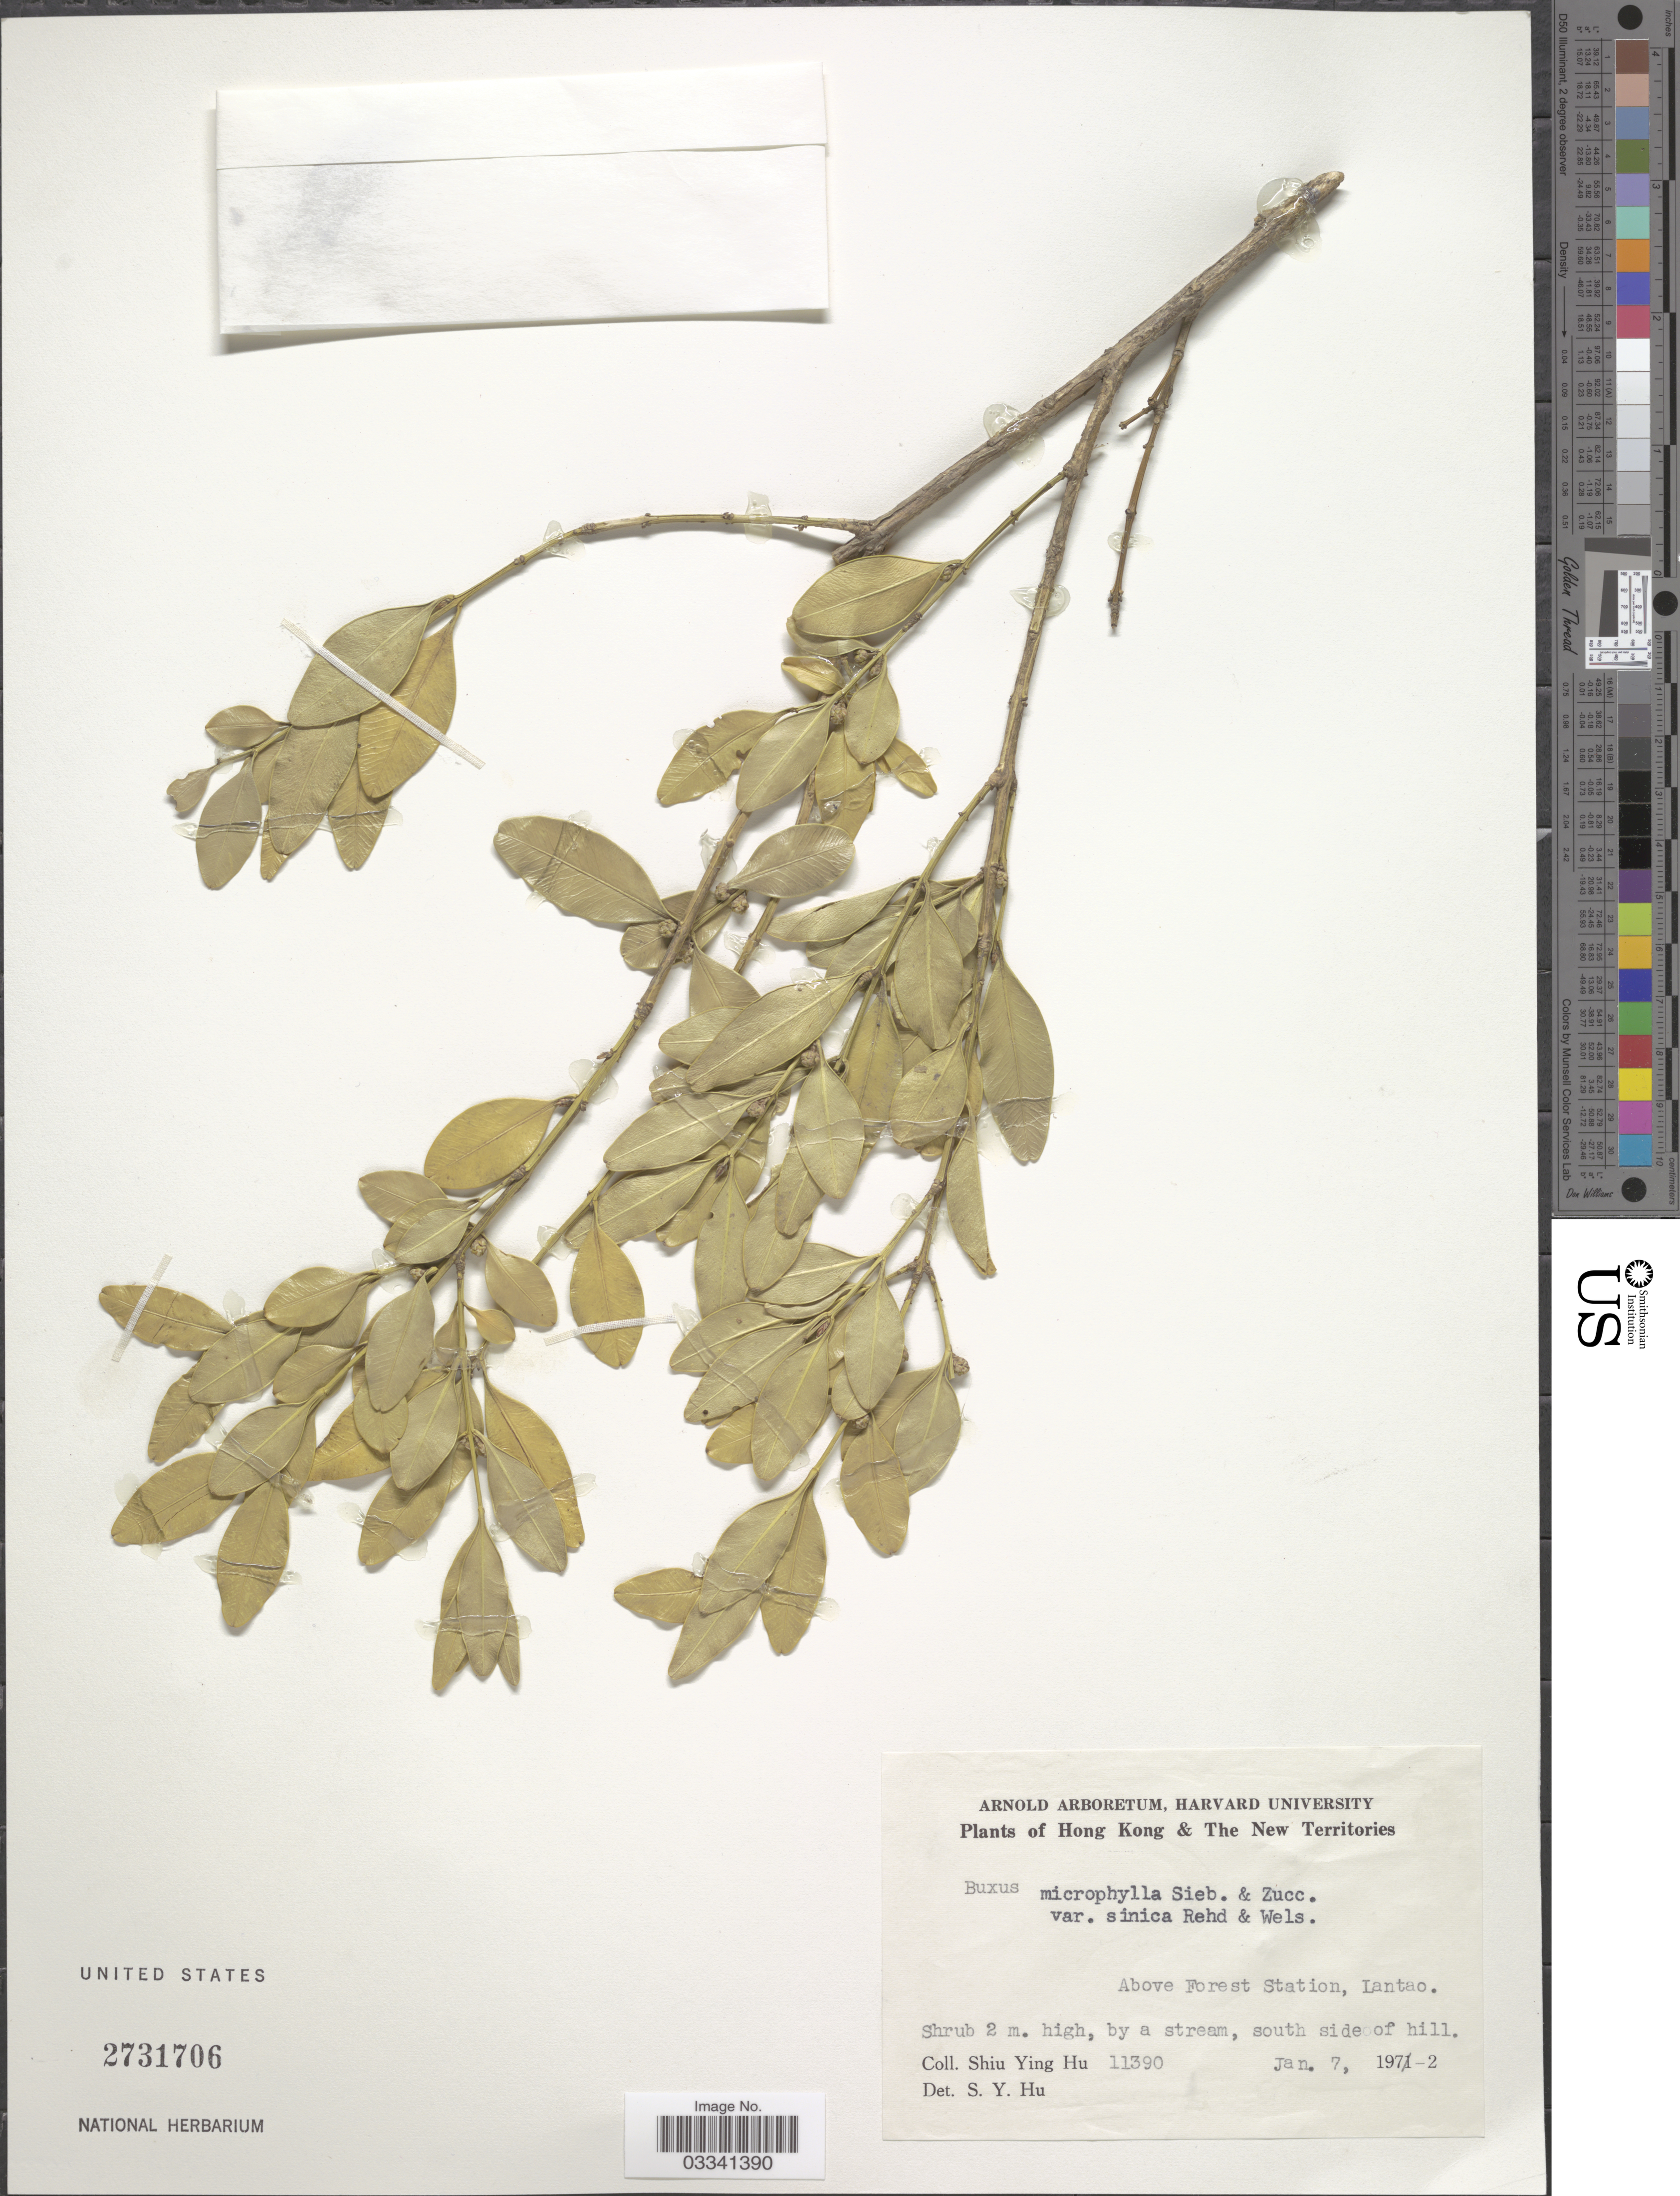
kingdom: Plantae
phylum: Tracheophyta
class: Magnoliopsida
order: Buxales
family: Buxaceae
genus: Buxus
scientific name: Buxus microphylla var. sinica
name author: Rehder & E.H. Wilson in Sarg.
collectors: S. Y. Hu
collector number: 11390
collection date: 1972-01-07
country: China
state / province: Hong Kong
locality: The New Territories. Above Forest Station, Lantao.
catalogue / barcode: US 2731706